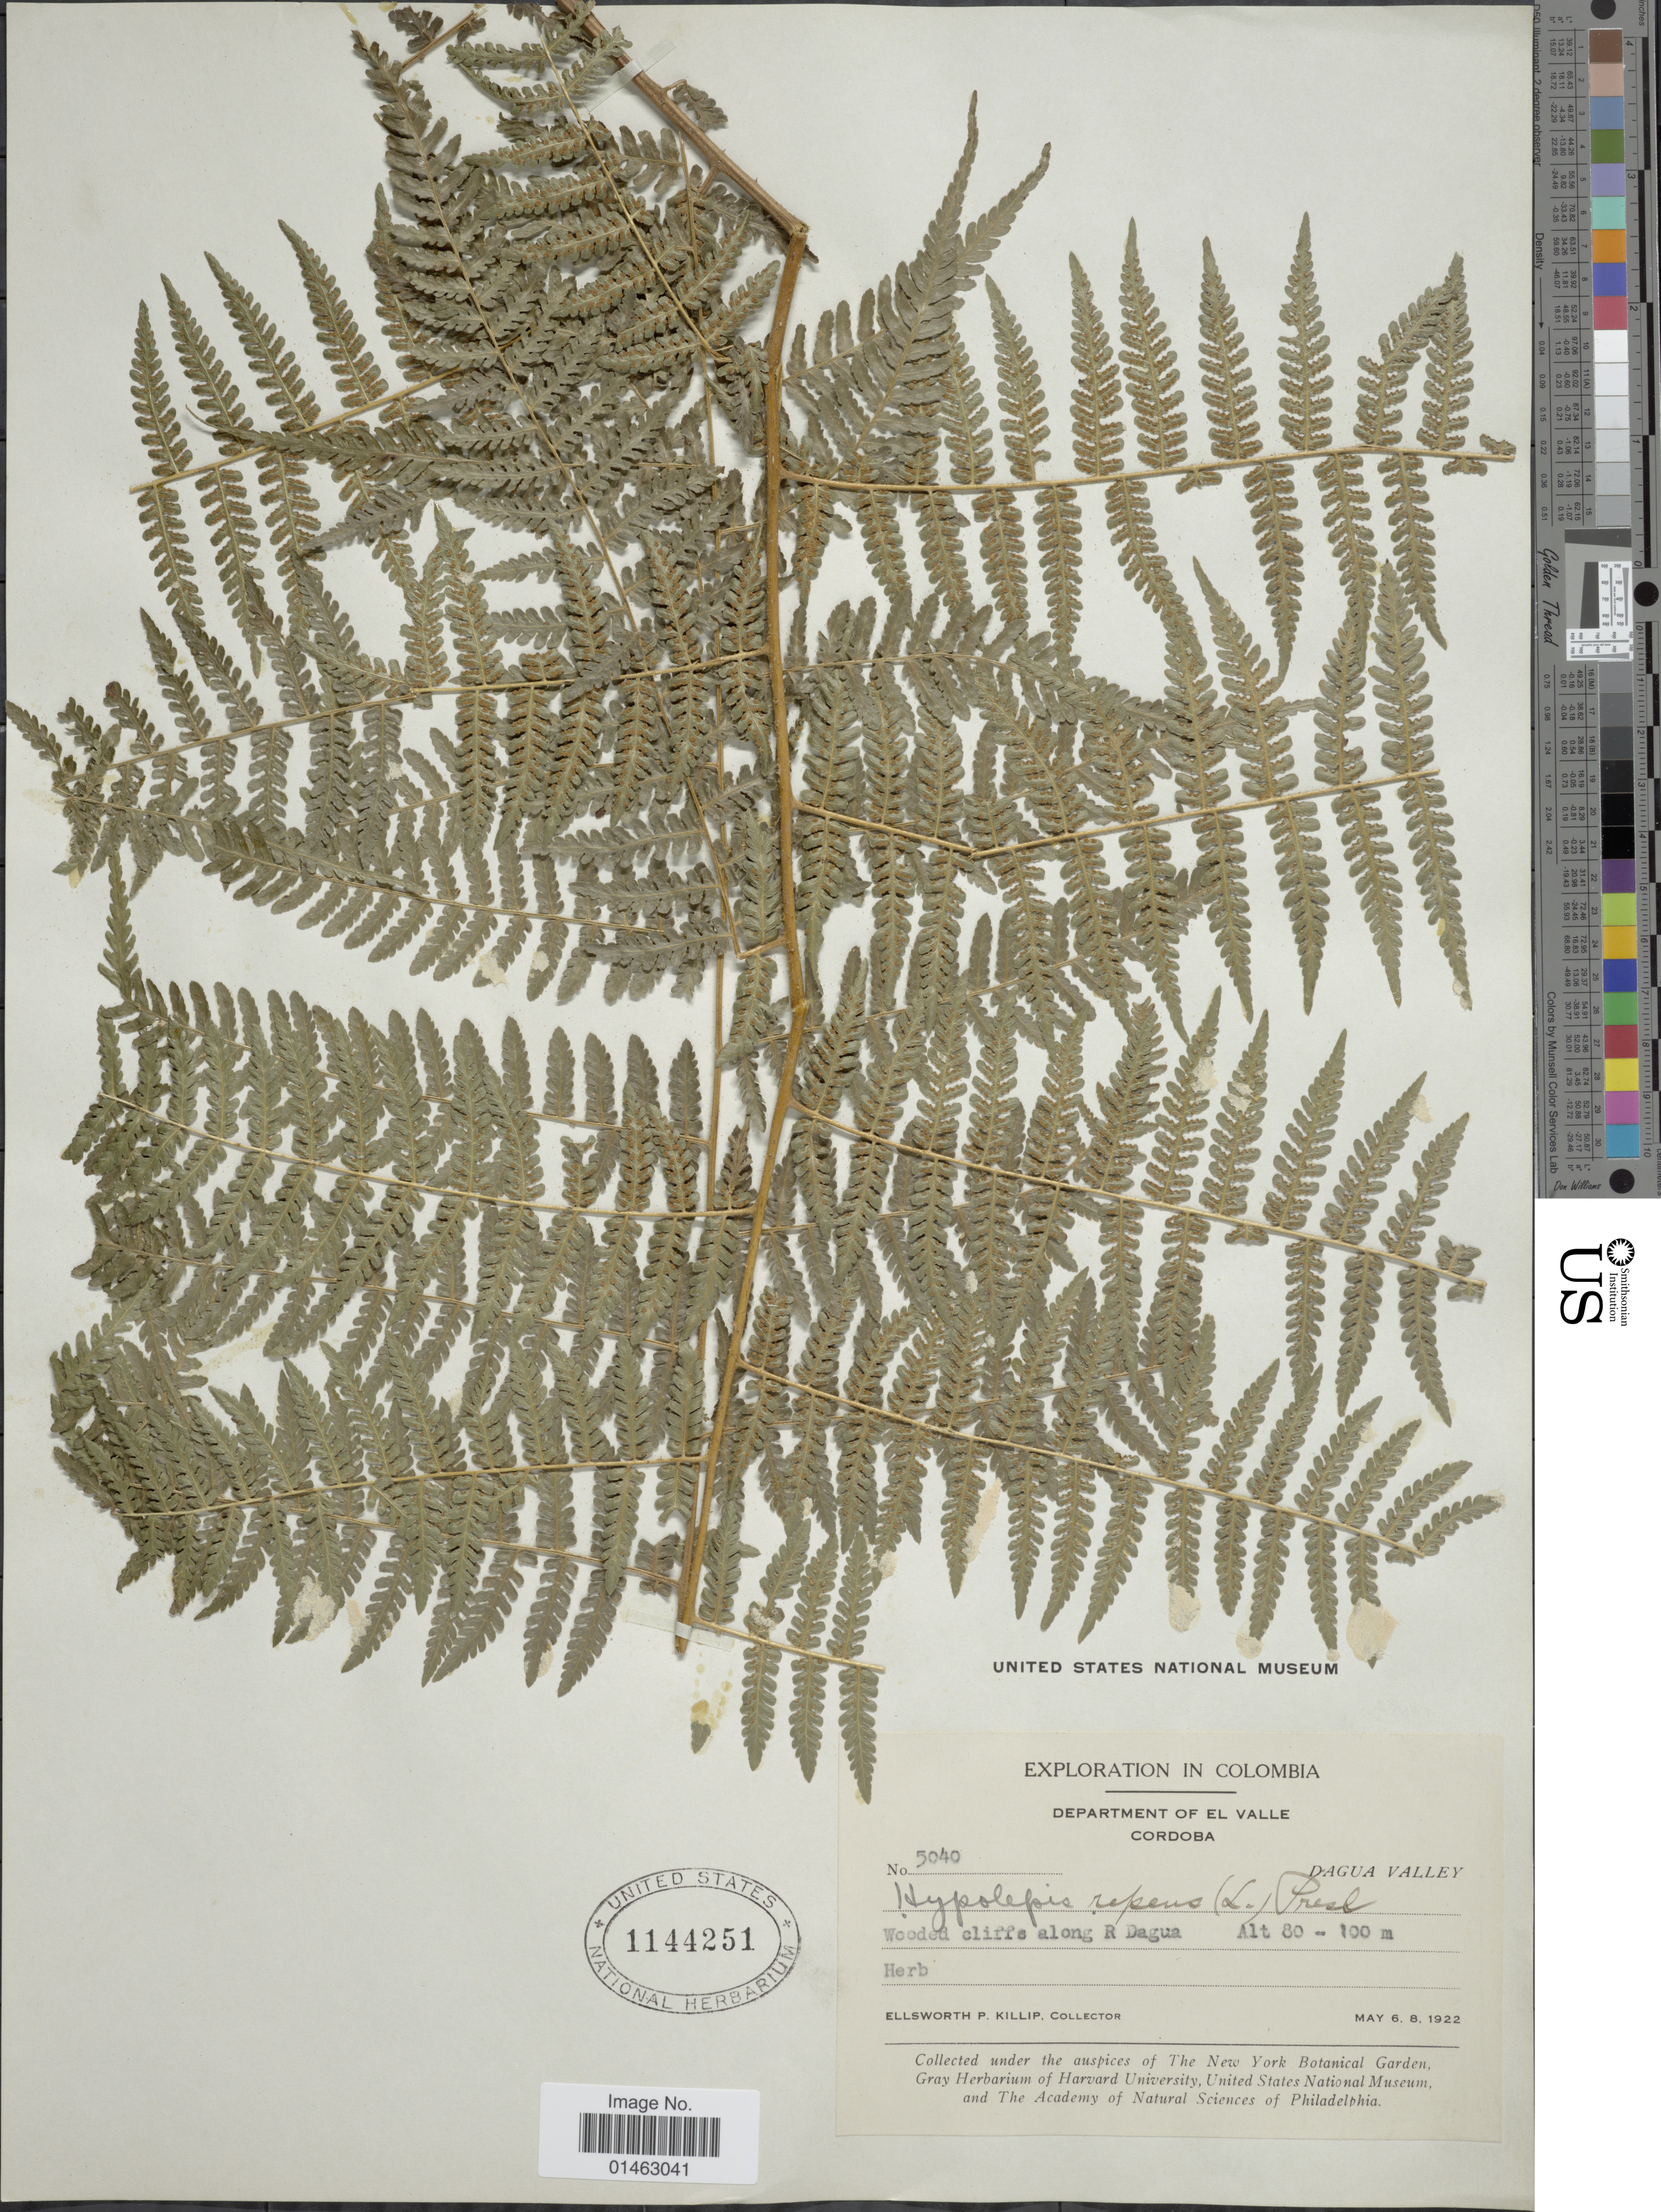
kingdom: Plantae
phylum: Tracheophyta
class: Polypodiopsida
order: Polypodiales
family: Dennstaedtiaceae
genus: Hypolepis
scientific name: Hypolepis repens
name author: (L.) C. Presl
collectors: E. P. Killip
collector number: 5040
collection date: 1922-05-06/1922-05-08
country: Colombia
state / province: Valle del Cauca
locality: Department of El Valle Cordoba, Dagua Valley, Wooded cliffs along R Dagua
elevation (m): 80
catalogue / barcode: US 1144251